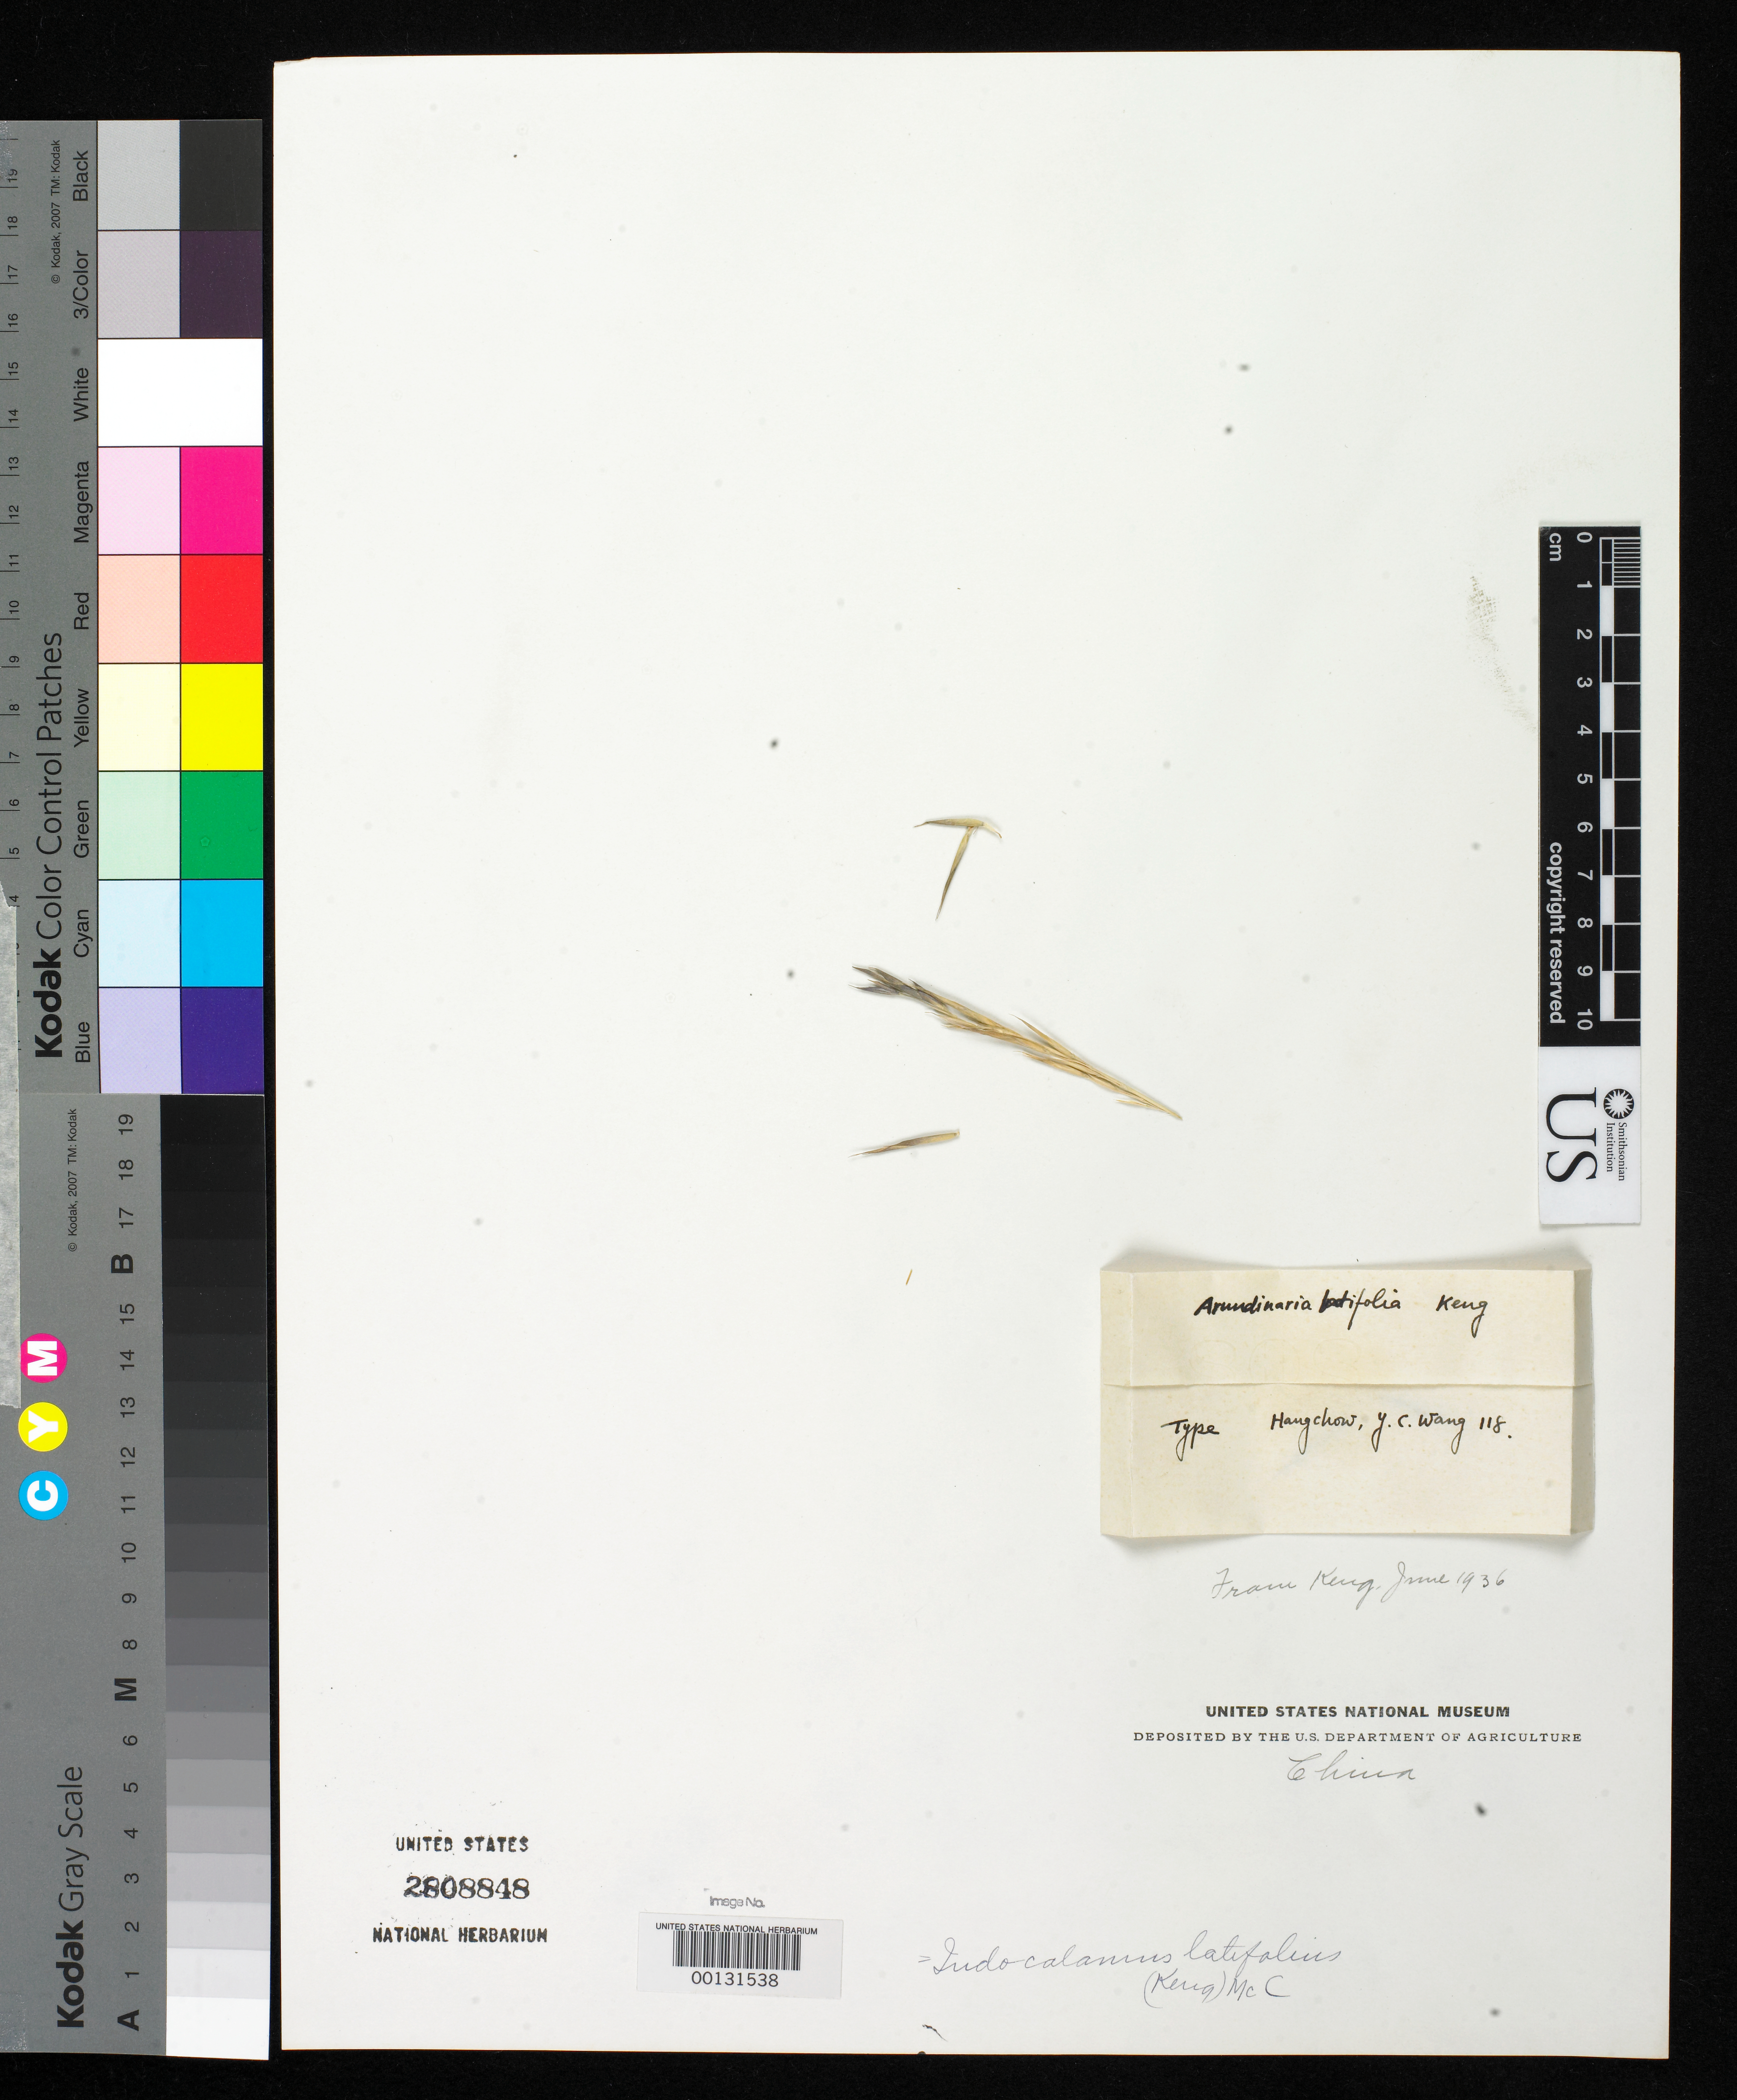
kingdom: Plantae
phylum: Tracheophyta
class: Liliopsida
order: Poales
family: Poaceae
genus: Arundinaria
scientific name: Arundinaria latifolia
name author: Keng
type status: Type Material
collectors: Y. C. Wang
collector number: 118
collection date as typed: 26 Jan 1935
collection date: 1935-01-26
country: China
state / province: Zhejiang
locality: Ling-yin Temple, Hangchow.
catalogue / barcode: US 2808848